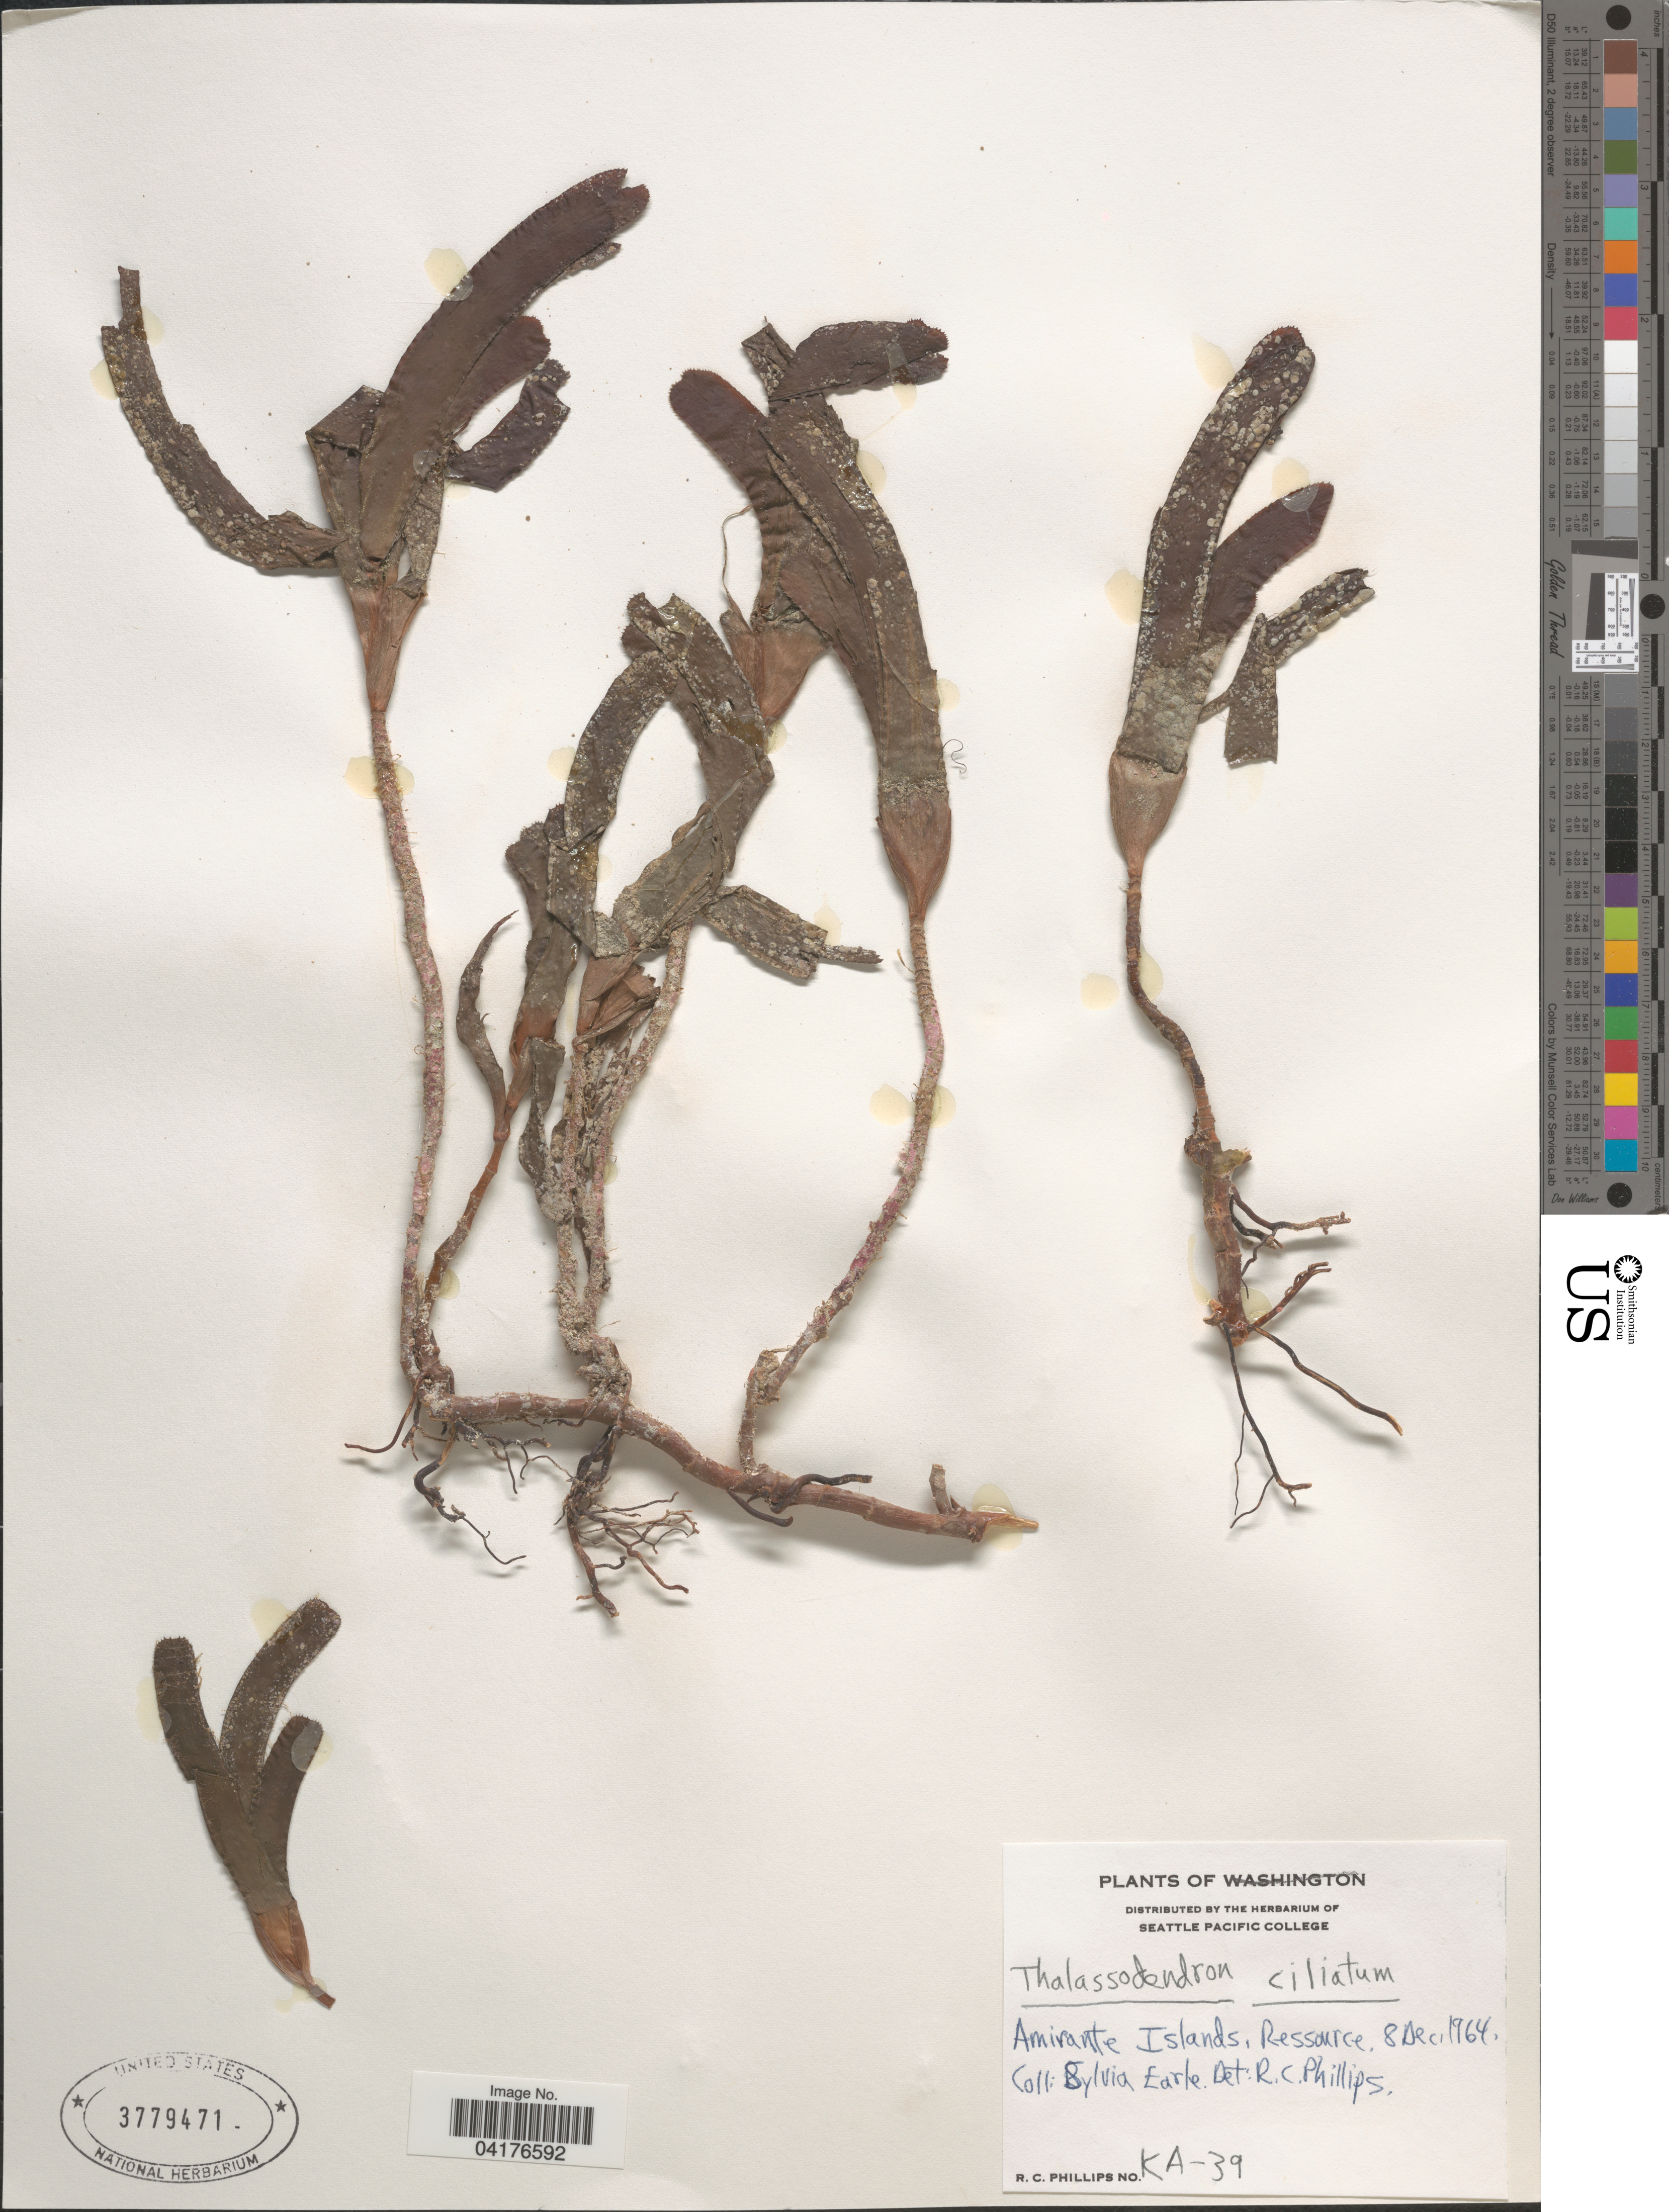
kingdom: Plantae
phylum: Tracheophyta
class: Liliopsida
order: Alismatales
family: Cymodoceaceae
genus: Thalassodendron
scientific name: Thalassodendron ciliatum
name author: (Forssk.) Hartog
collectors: S. A. Earle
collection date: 1964-12-08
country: Seychelles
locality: Amirante Islands, Ressource.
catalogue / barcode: US 3779471